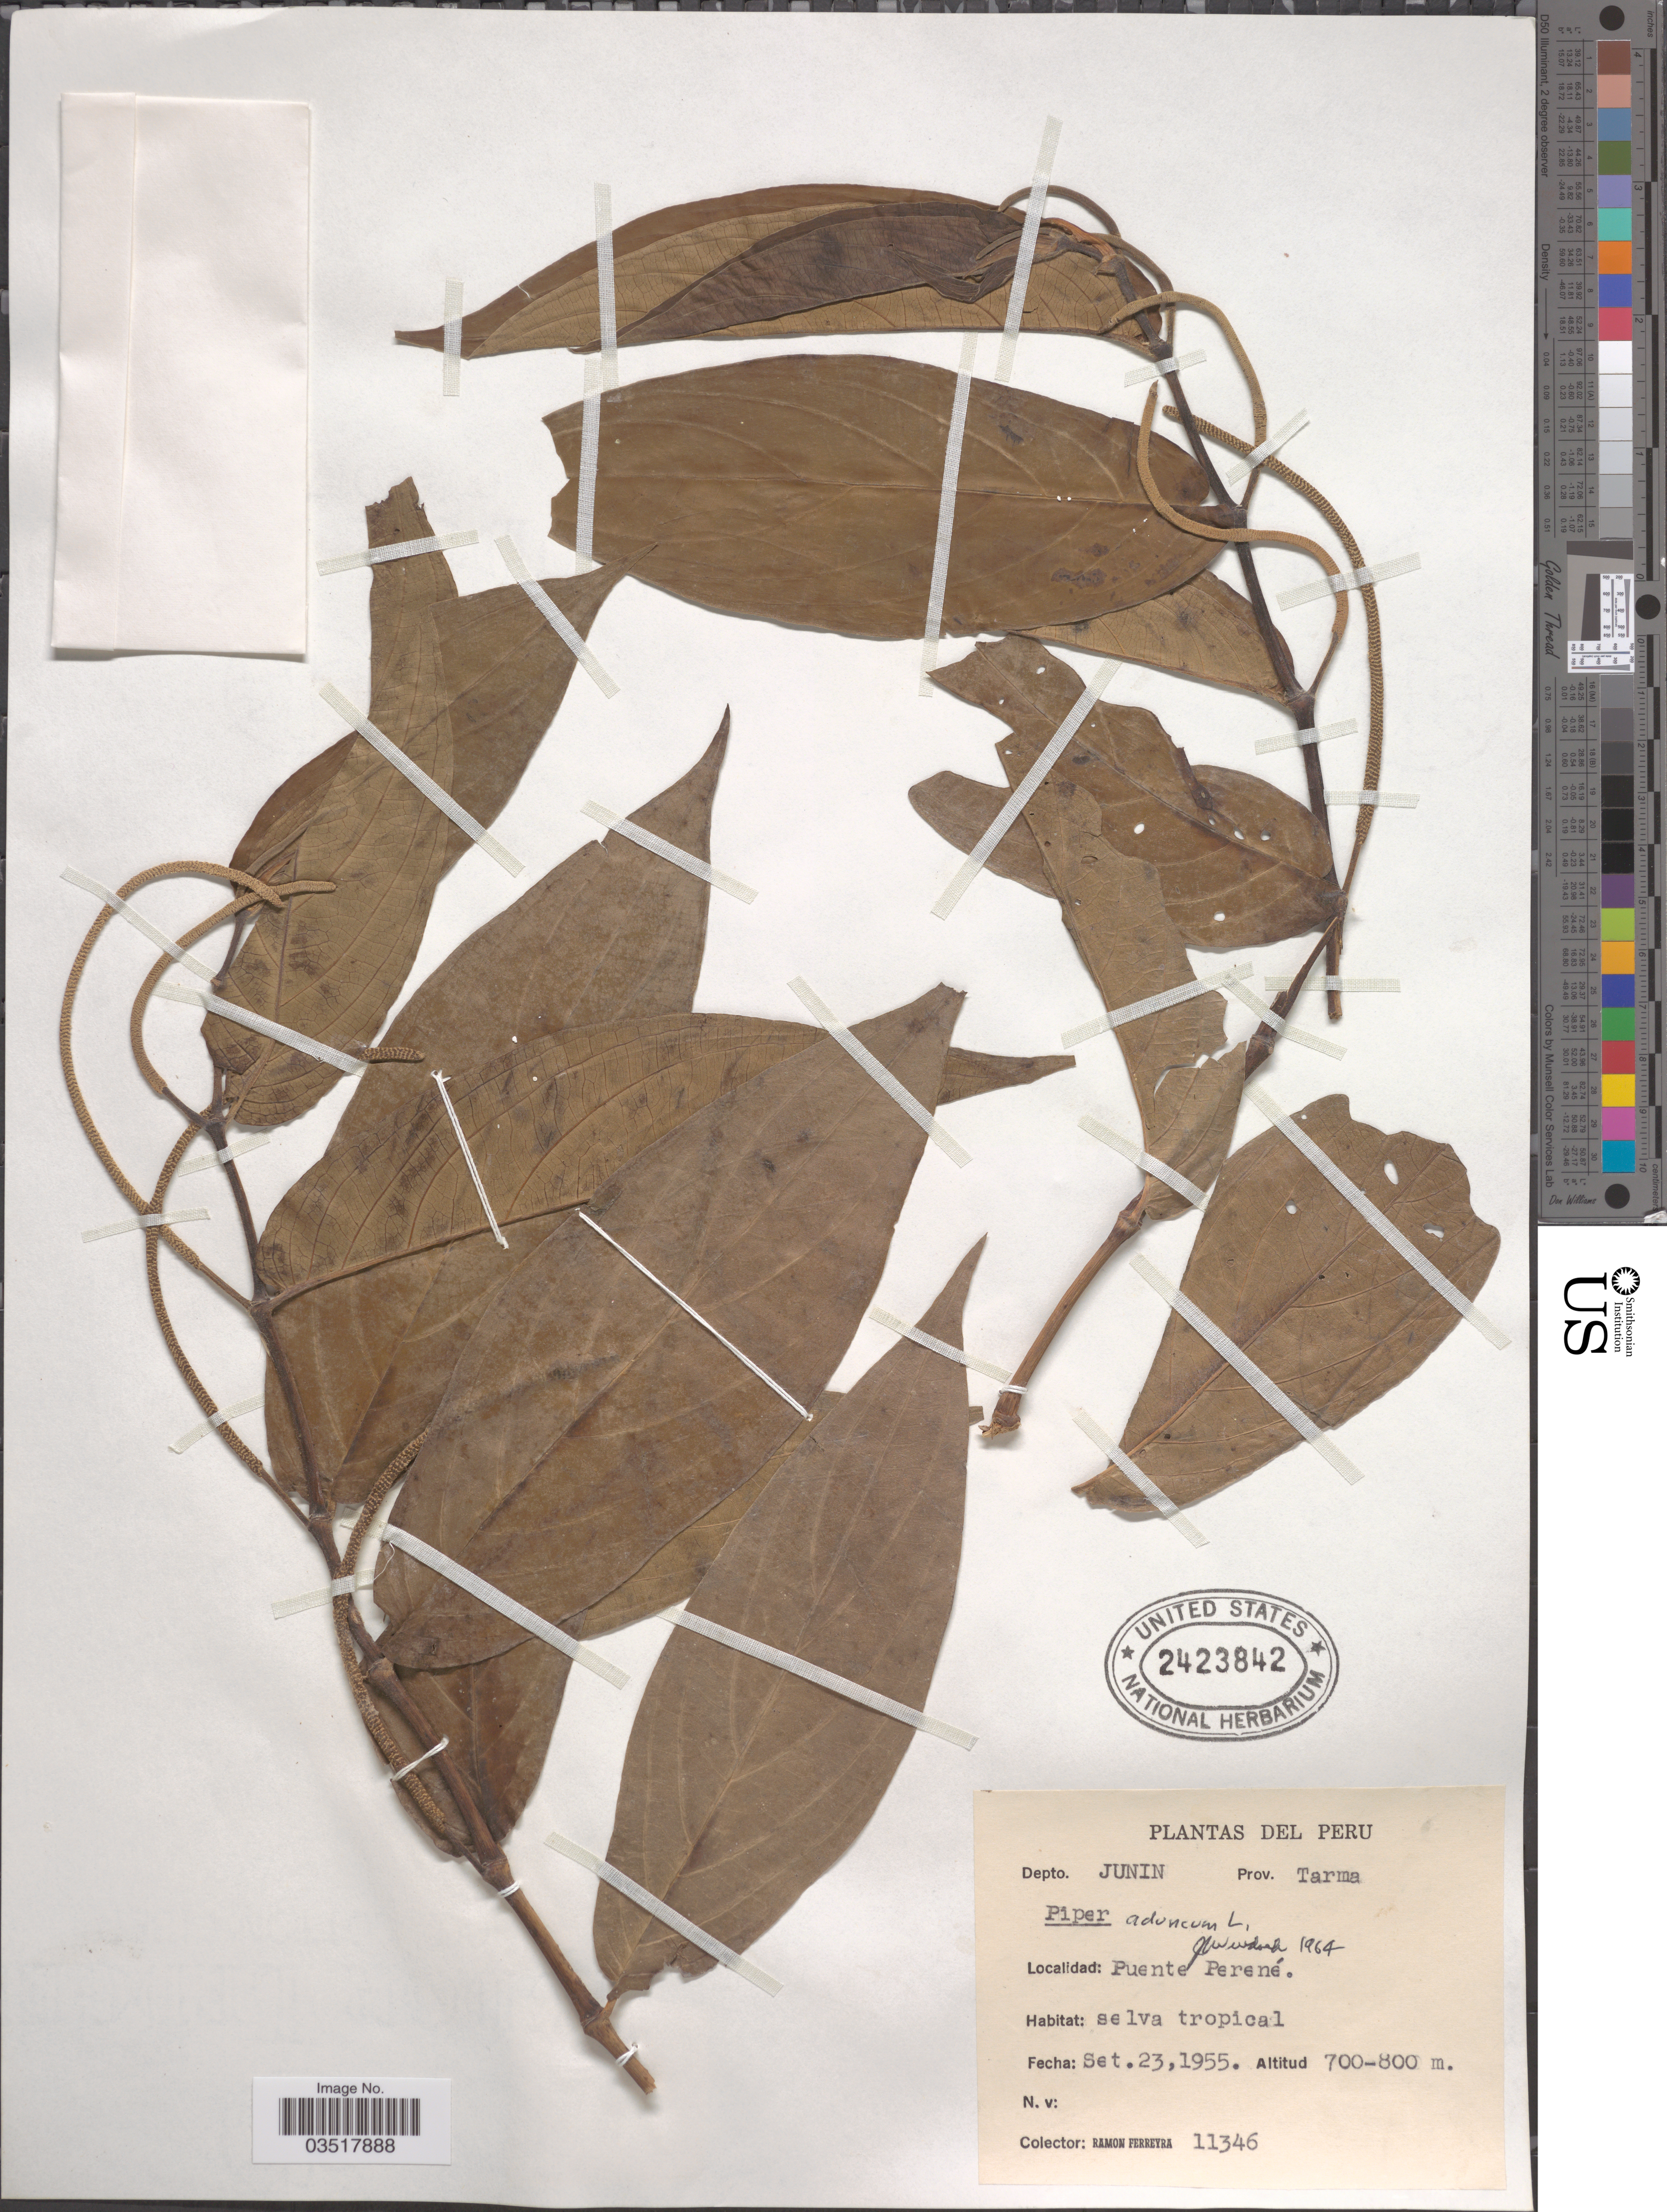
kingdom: Plantae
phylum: Tracheophyta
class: Magnoliopsida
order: Piperales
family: Piperaceae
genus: Piper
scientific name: Piper aduncum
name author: L.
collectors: R. A. Ferreyra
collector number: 11346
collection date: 1955-09-23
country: Peru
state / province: Junín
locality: Depto. Junin. Prov. Tarma. Puente Perené.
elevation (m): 700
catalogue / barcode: US 2423842